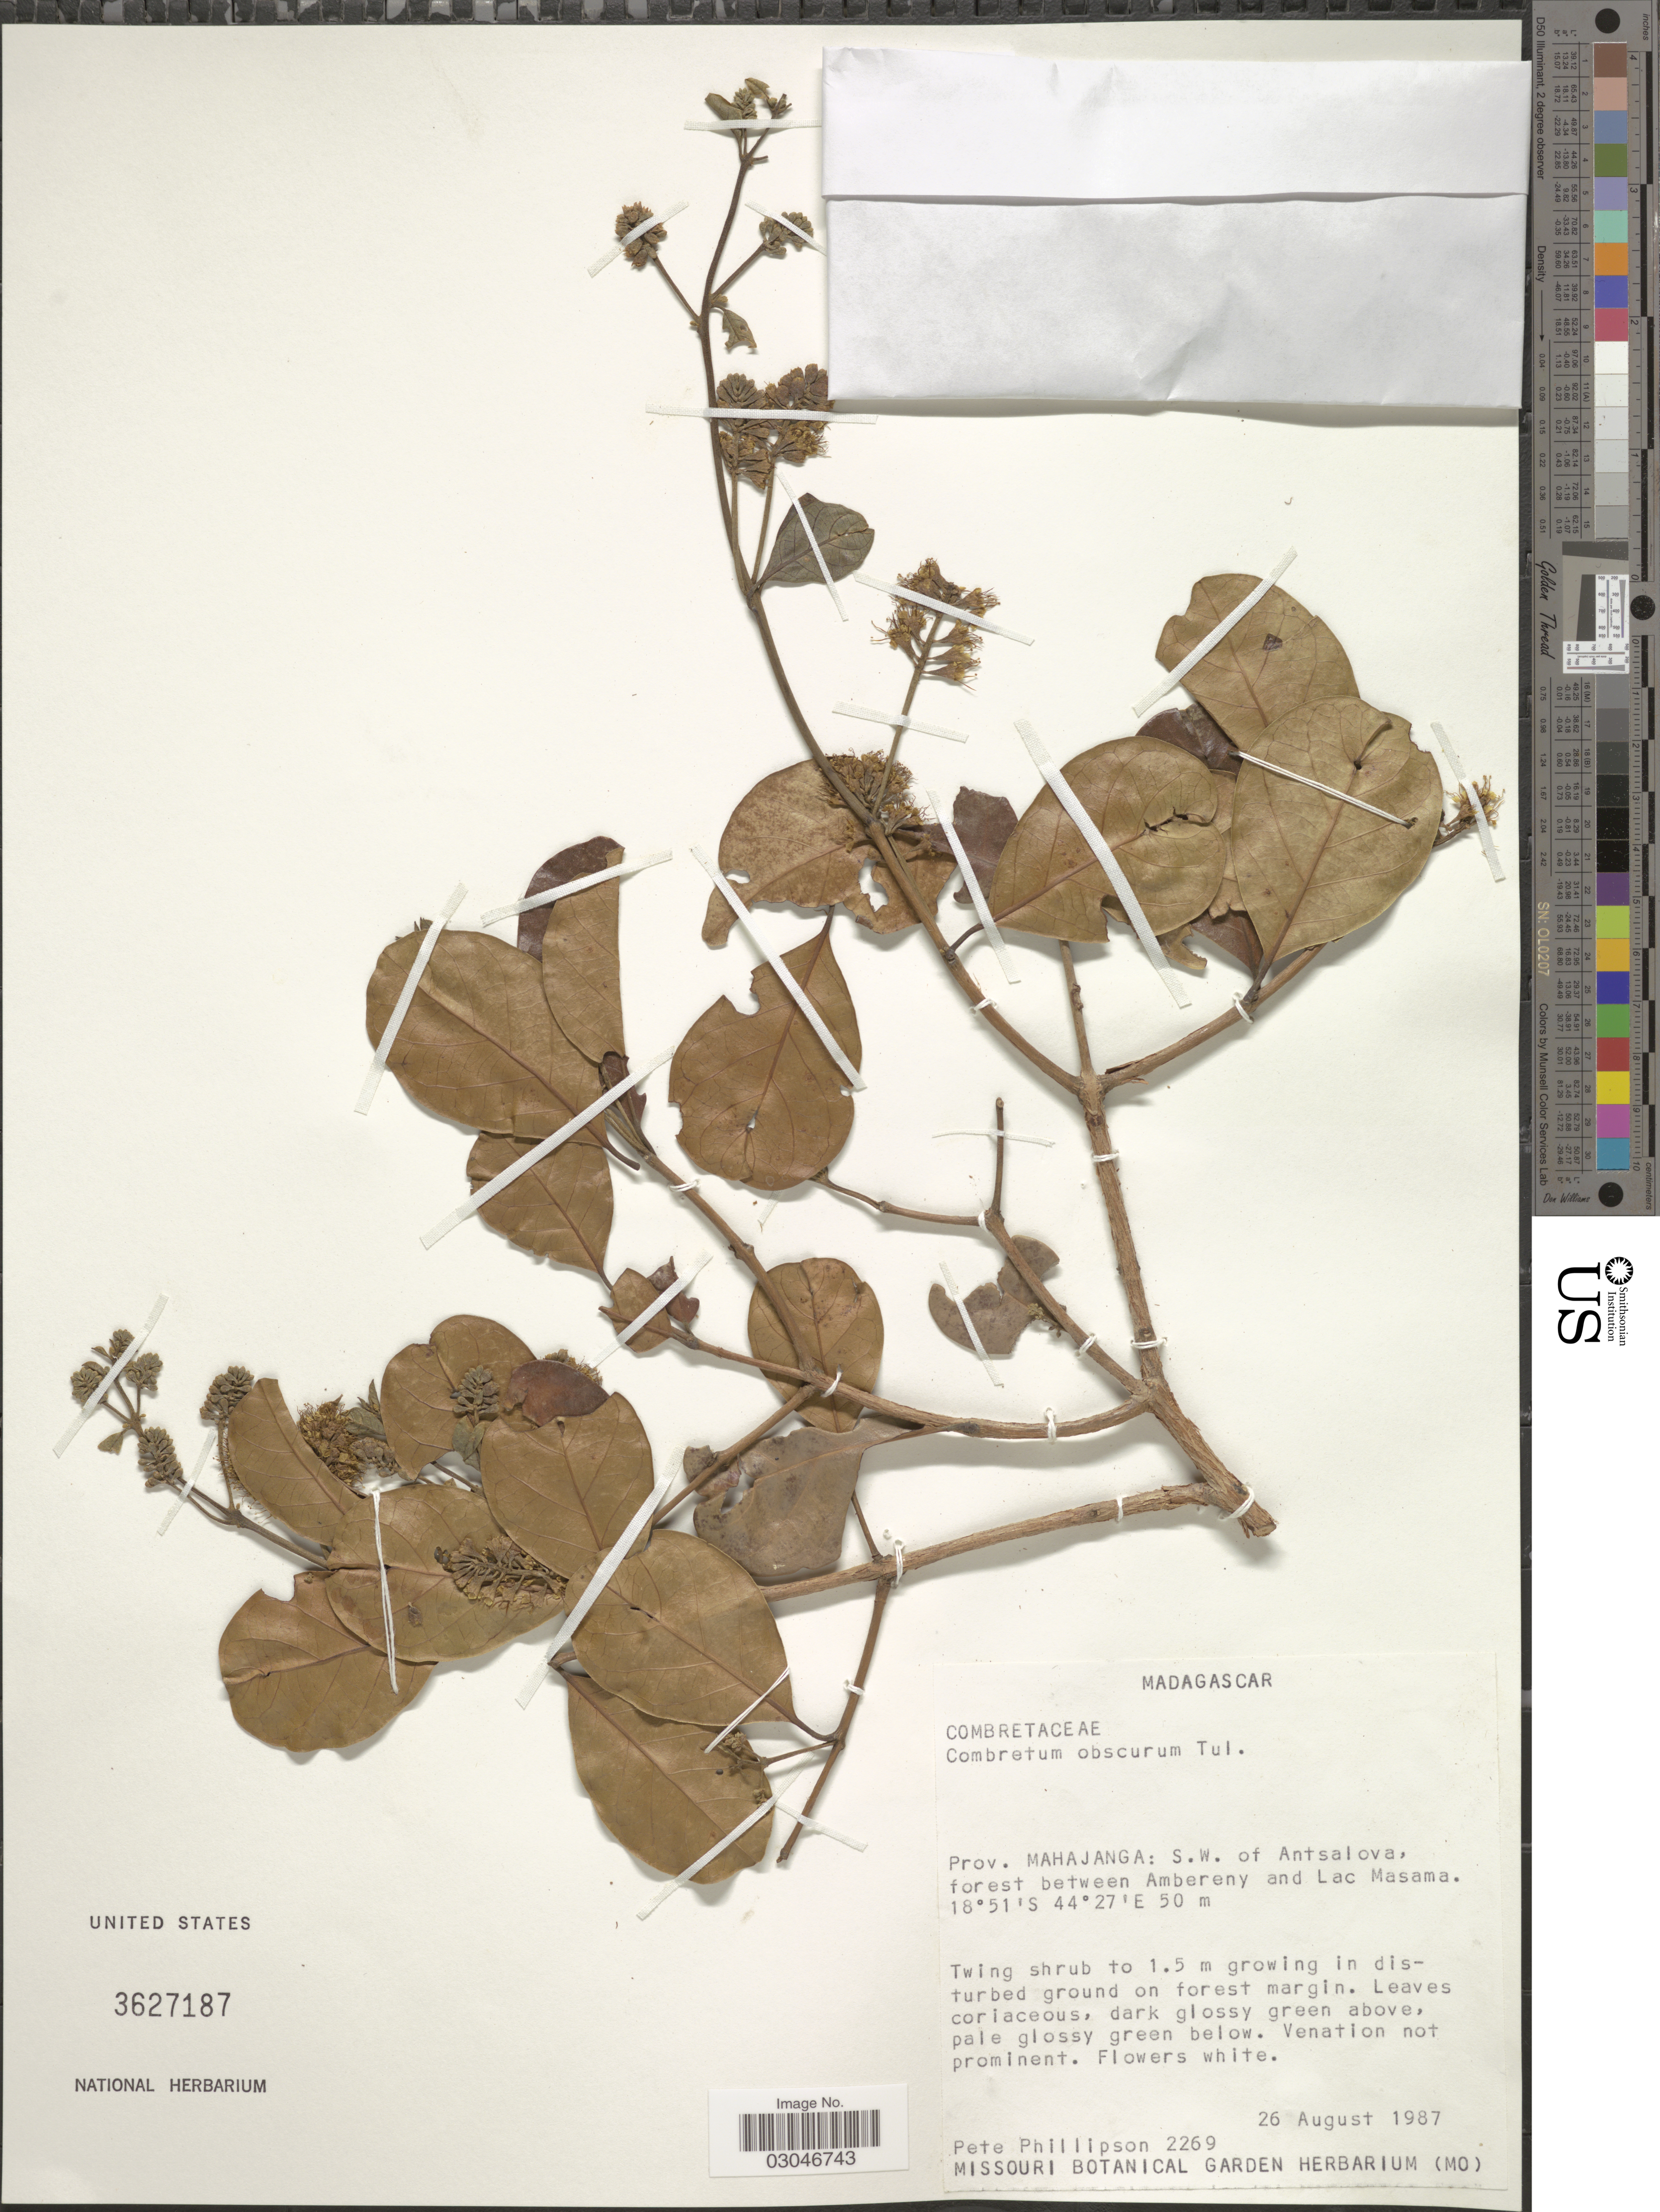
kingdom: Plantae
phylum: Tracheophyta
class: Magnoliopsida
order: Myrtales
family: Combretaceae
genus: Combretum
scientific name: Combretum obscurum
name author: Tul.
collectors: P. B. Phillipson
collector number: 2269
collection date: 1987-08-26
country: Madagascar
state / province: Melaky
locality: Prov. Mahajanga: S.W. of Antsalova, forest between Ambereny and Lac Masama.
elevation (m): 50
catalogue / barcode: US 3627187